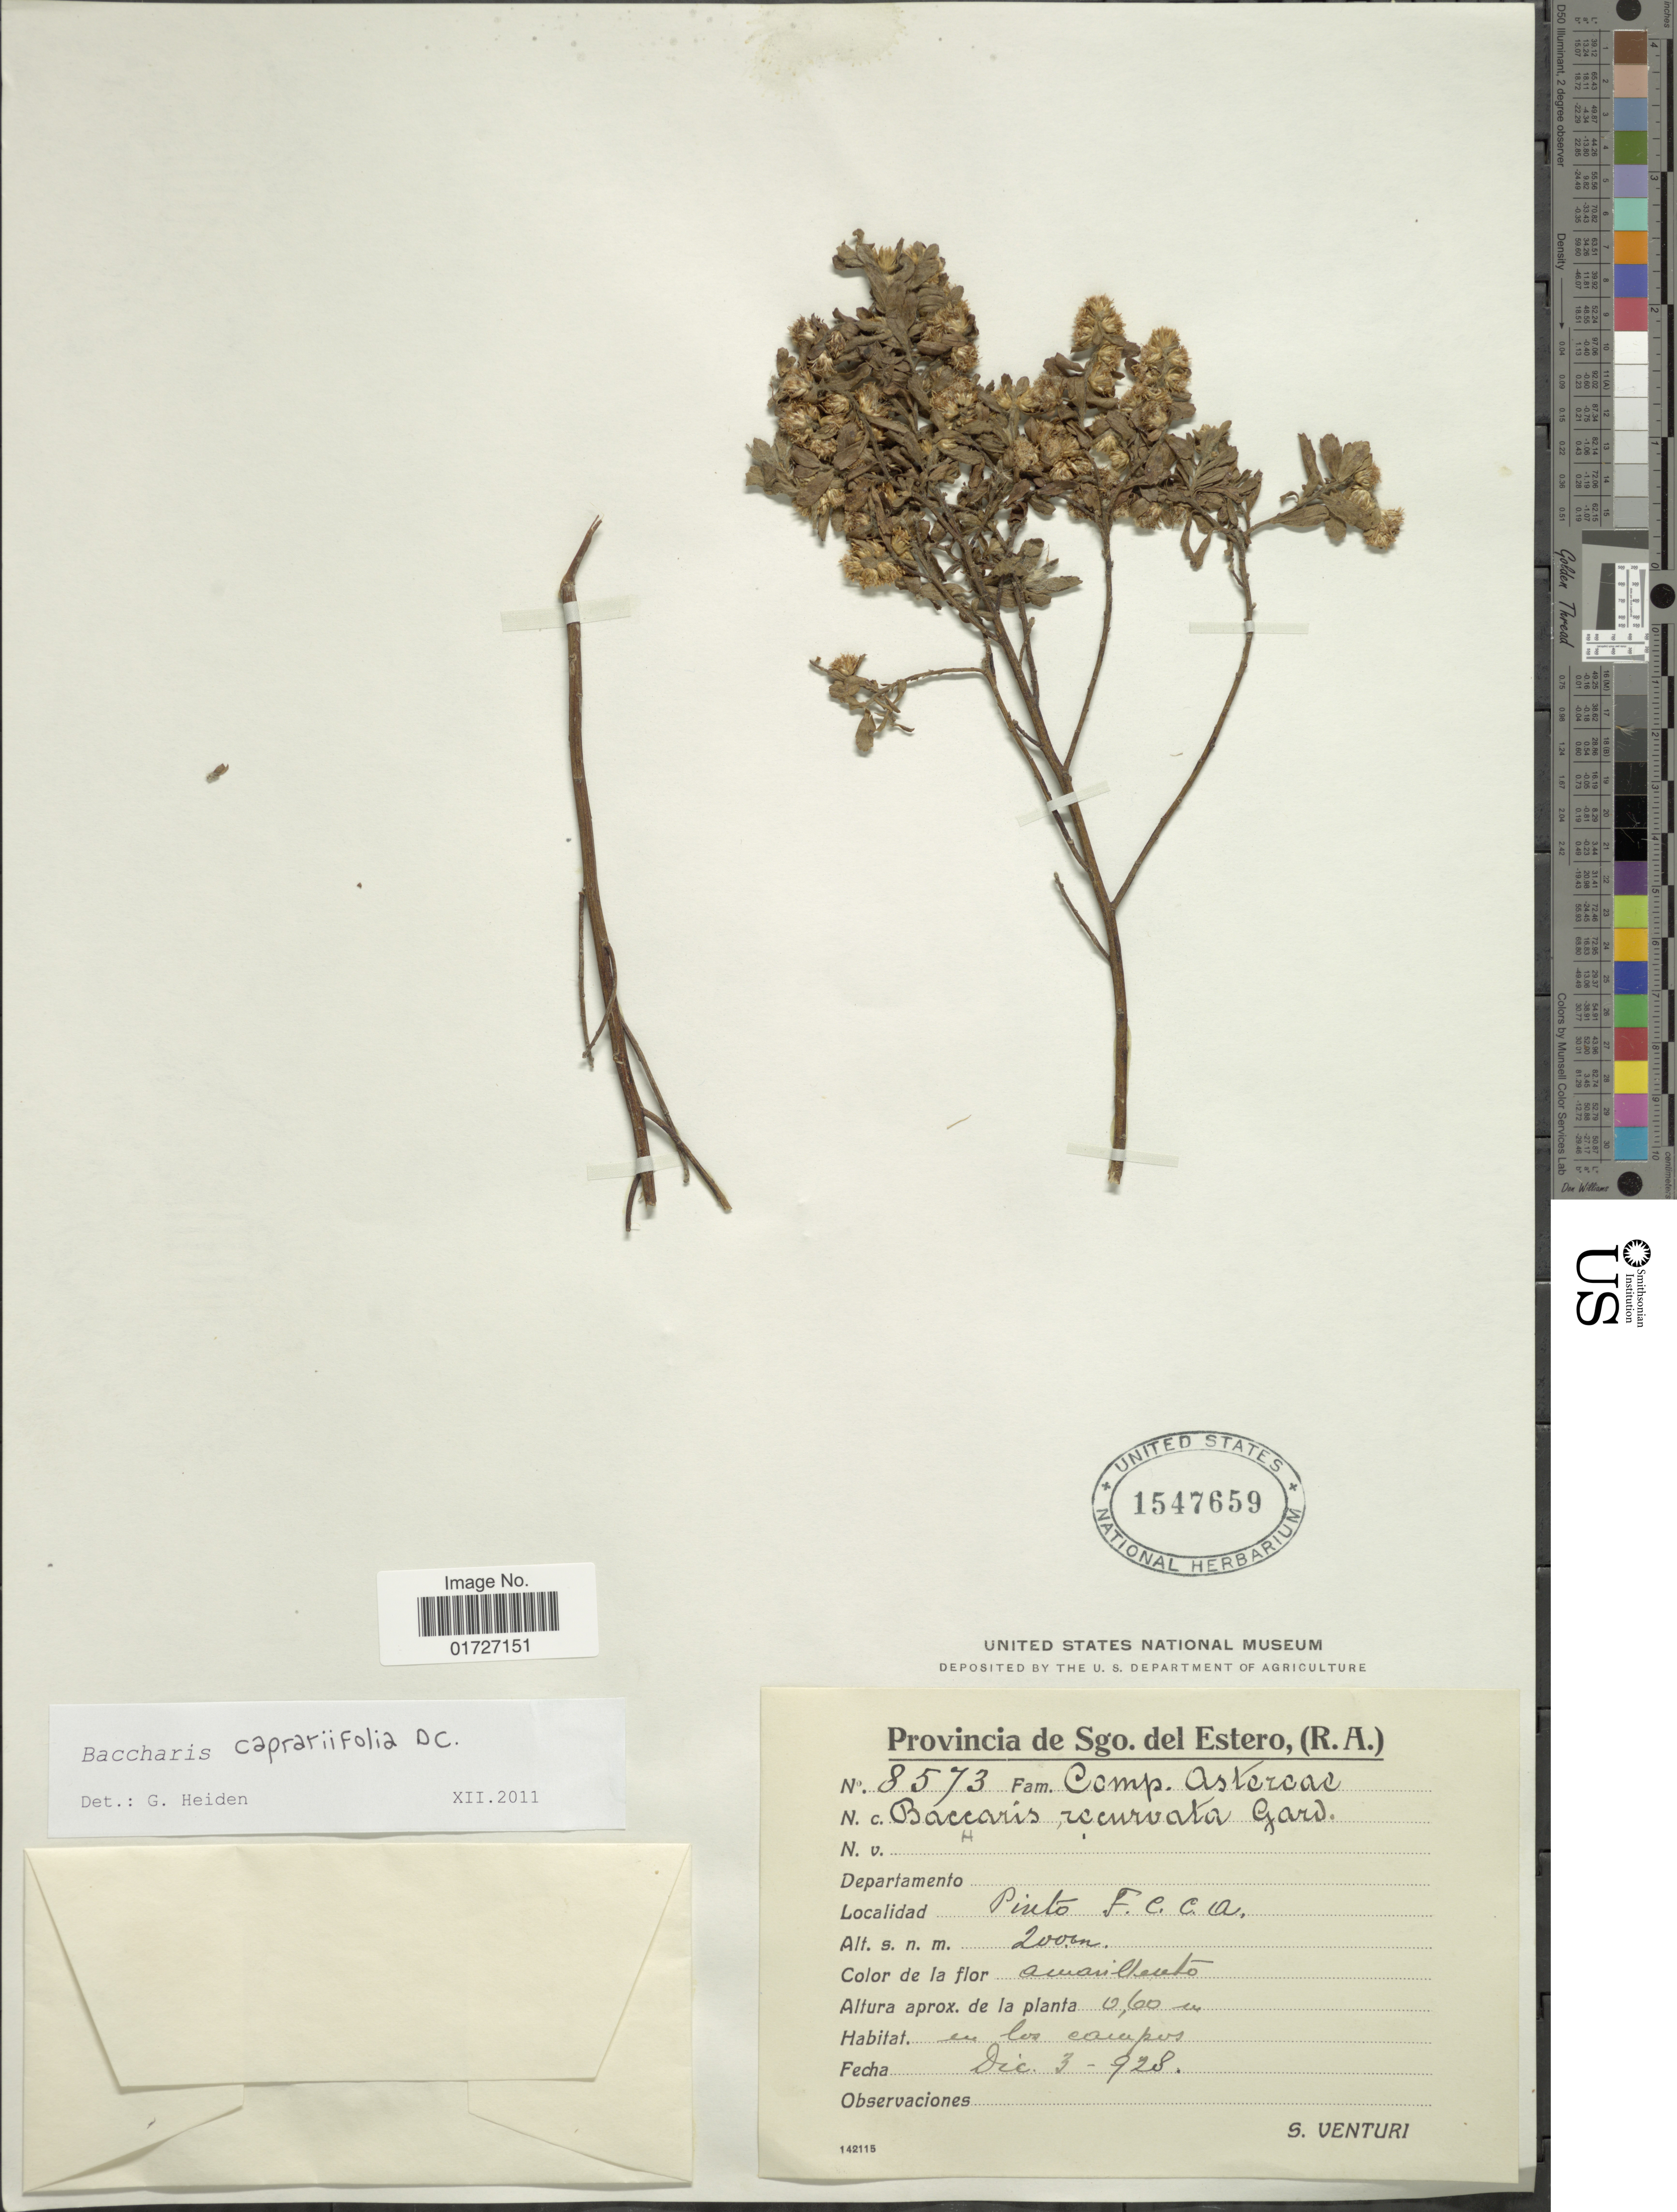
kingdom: Plantae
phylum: Tracheophyta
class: Magnoliopsida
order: Asterales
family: Asteraceae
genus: Baccharis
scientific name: Baccharis caprariifolia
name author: DC.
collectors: S. Venturi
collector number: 8573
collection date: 1928-12-03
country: Argentina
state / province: Santiago del Estero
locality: Provincia de Sgo. del Estero (R.A.), Pinto F.C.C.A.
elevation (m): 2000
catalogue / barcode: US 1547659